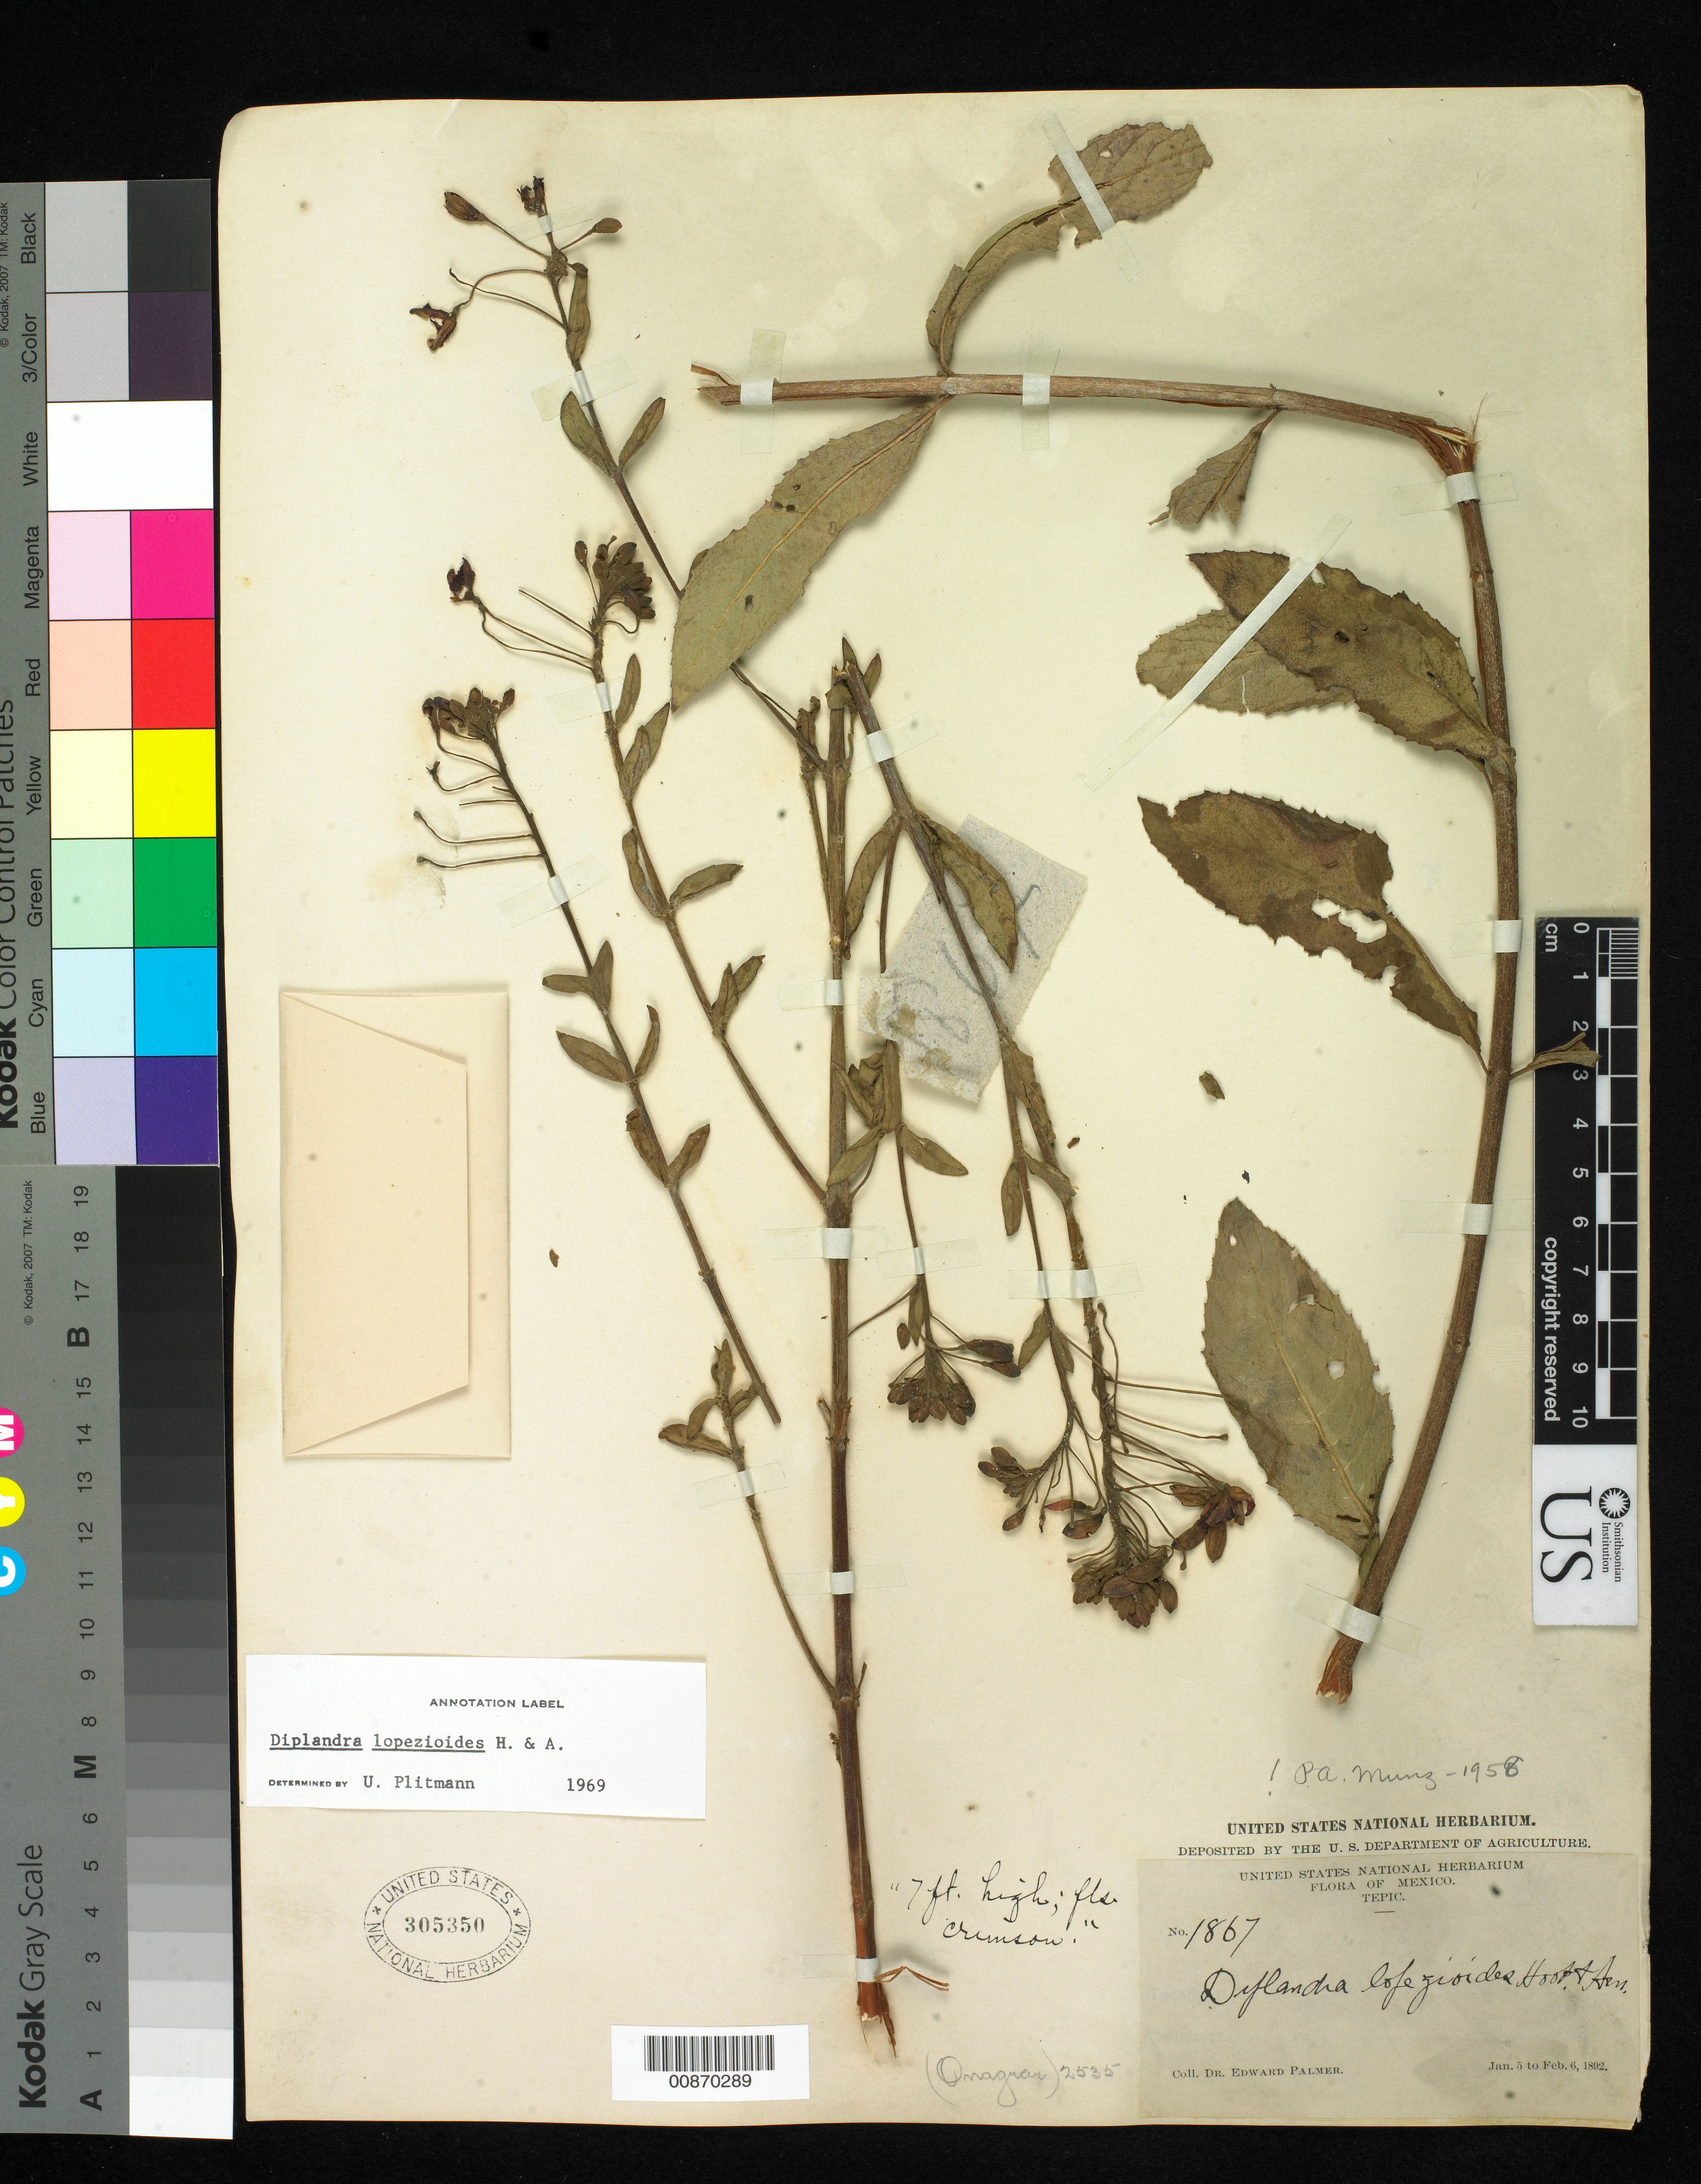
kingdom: Plantae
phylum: Tracheophyta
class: Magnoliopsida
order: Myrtales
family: Onagraceae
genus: Lopezia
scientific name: Lopezia lopezioides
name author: (Hook.) Plitmann et al.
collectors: E. Palmer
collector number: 1867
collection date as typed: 05 Jan 1892 to 06 Feb 1892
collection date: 1892-01-05/1892-02-06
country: Mexico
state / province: Nayarit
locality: Tepic, Nayarit.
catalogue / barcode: US 305350